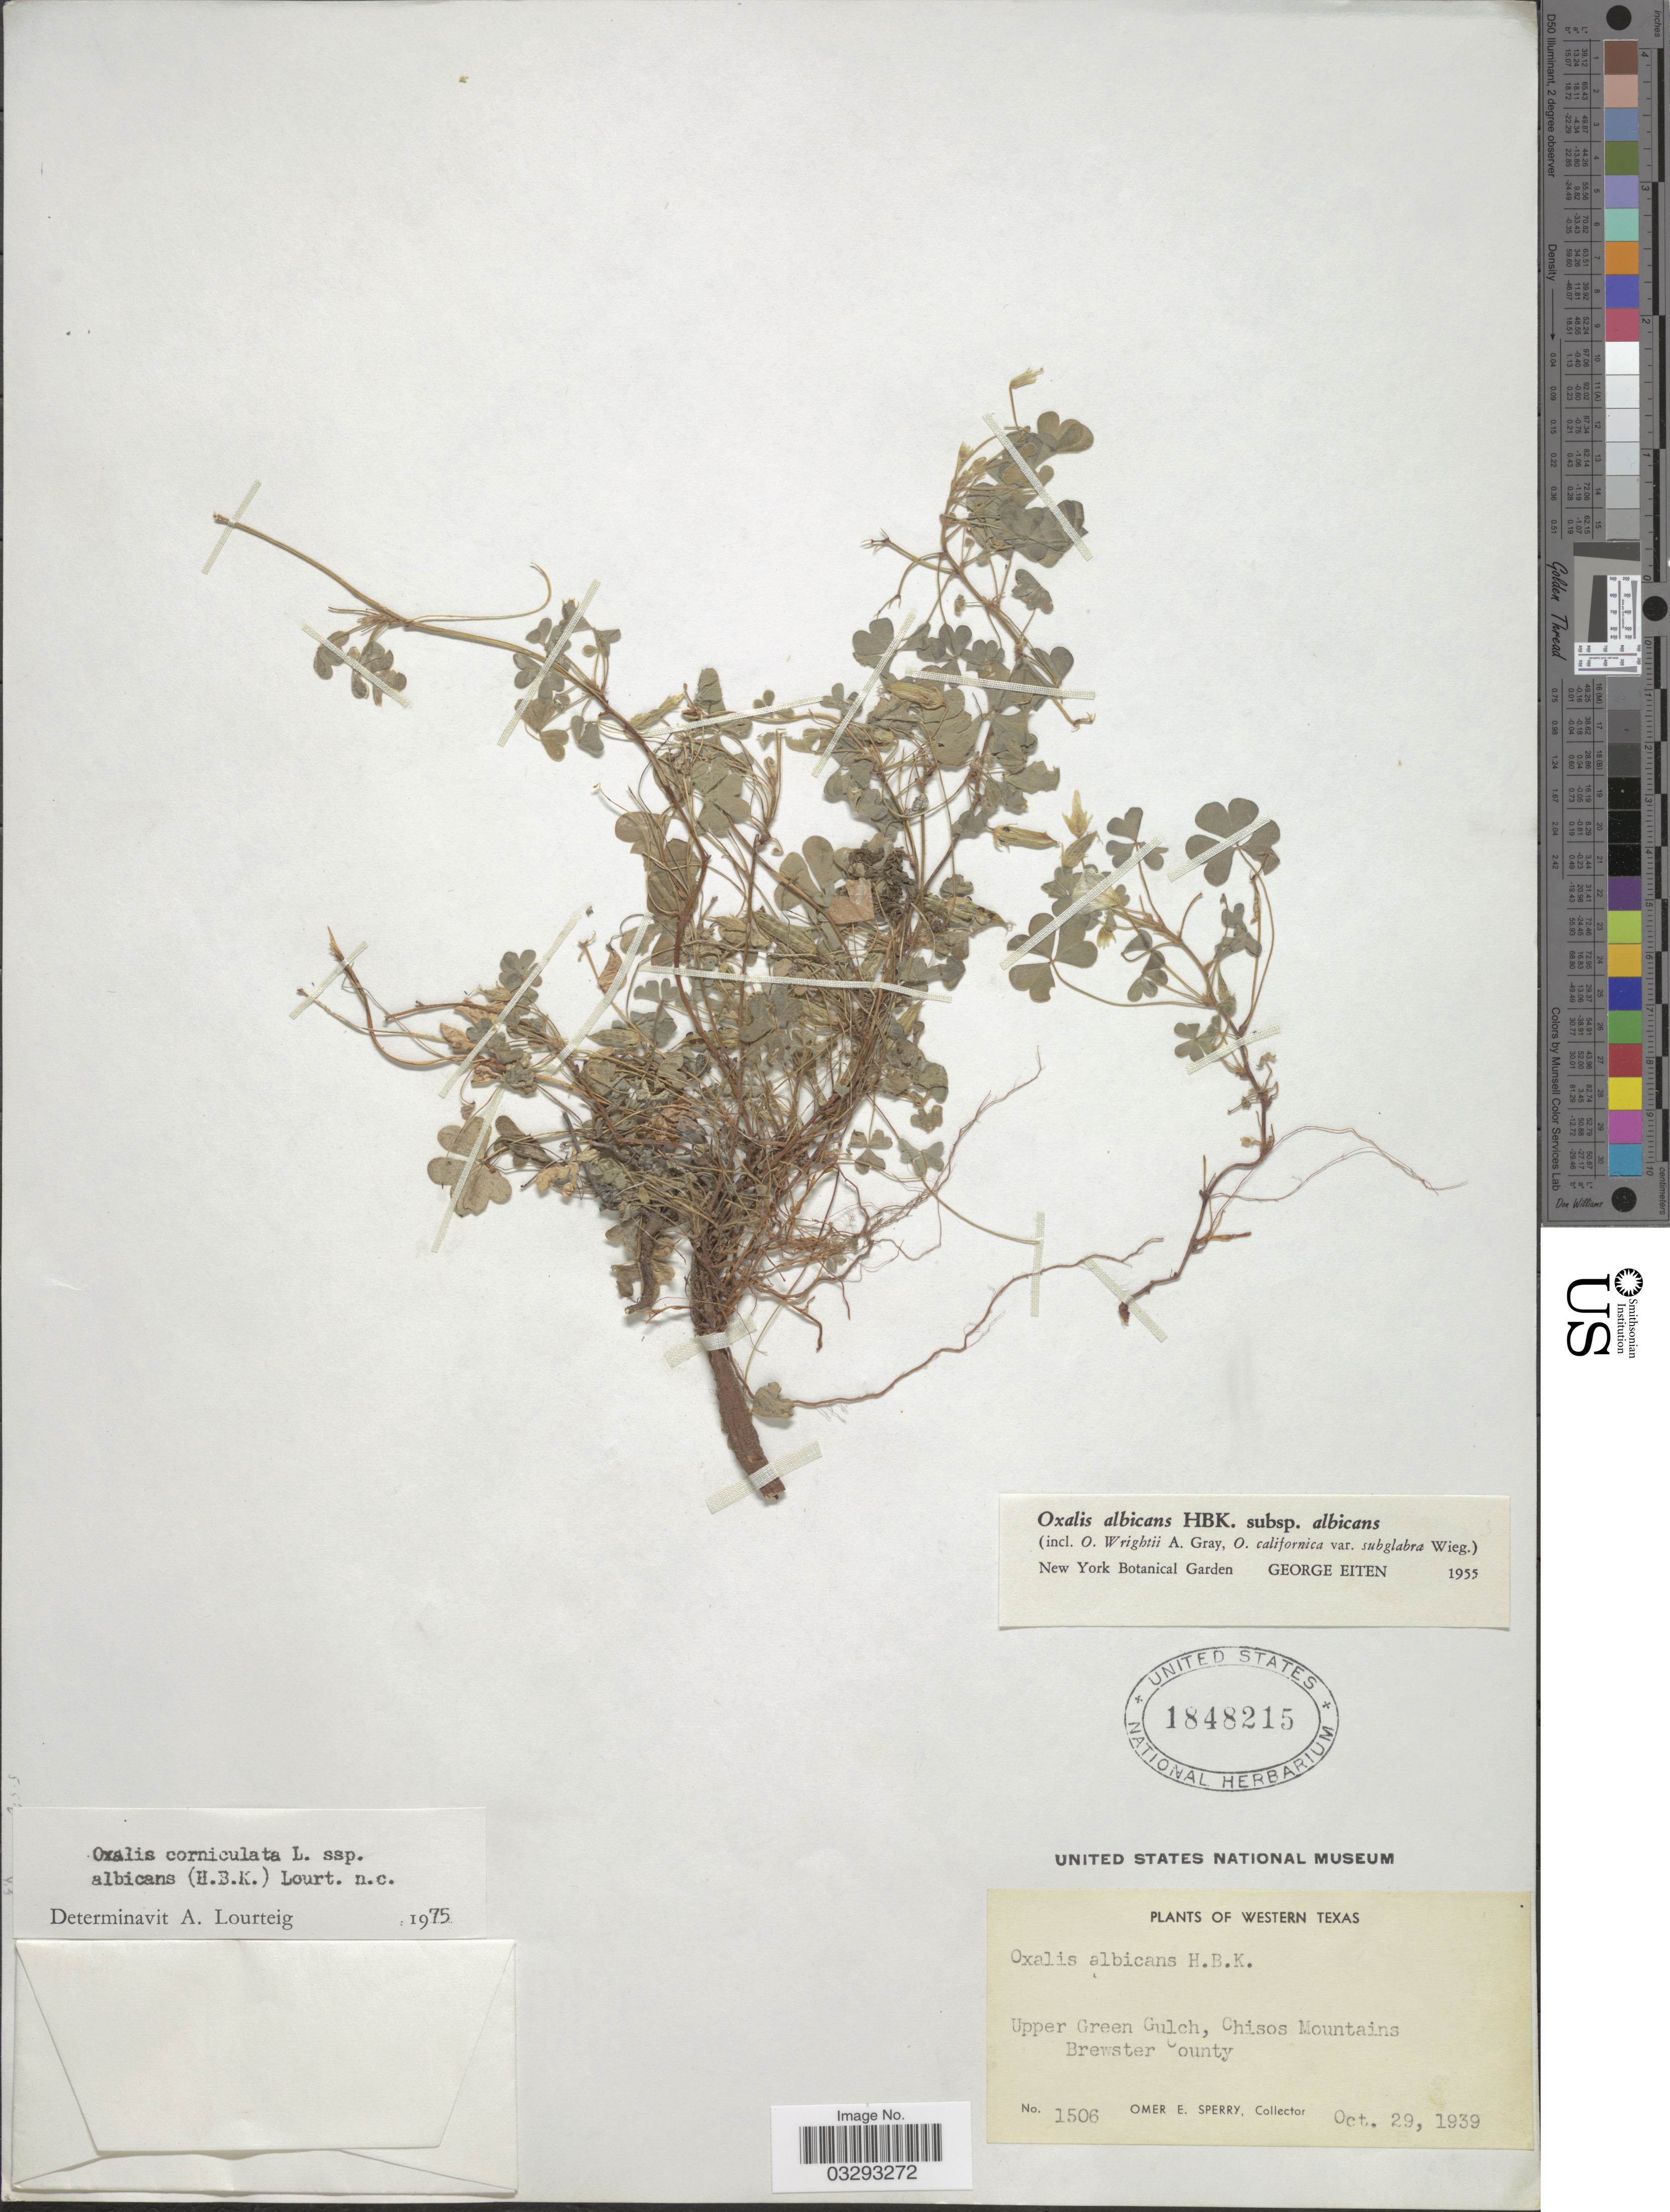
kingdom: Plantae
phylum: Tracheophyta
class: Magnoliopsida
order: Oxalidales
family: Oxalidaceae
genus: Oxalis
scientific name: Oxalis corniculata subsp. albicans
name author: (Kunth) Lourteig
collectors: O. E. Sperry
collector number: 1506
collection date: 1939-10-29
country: United States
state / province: Texas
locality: Western Texas. Upper Green Gulch, Chisos Mountains. Brewster County.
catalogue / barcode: US 1848215